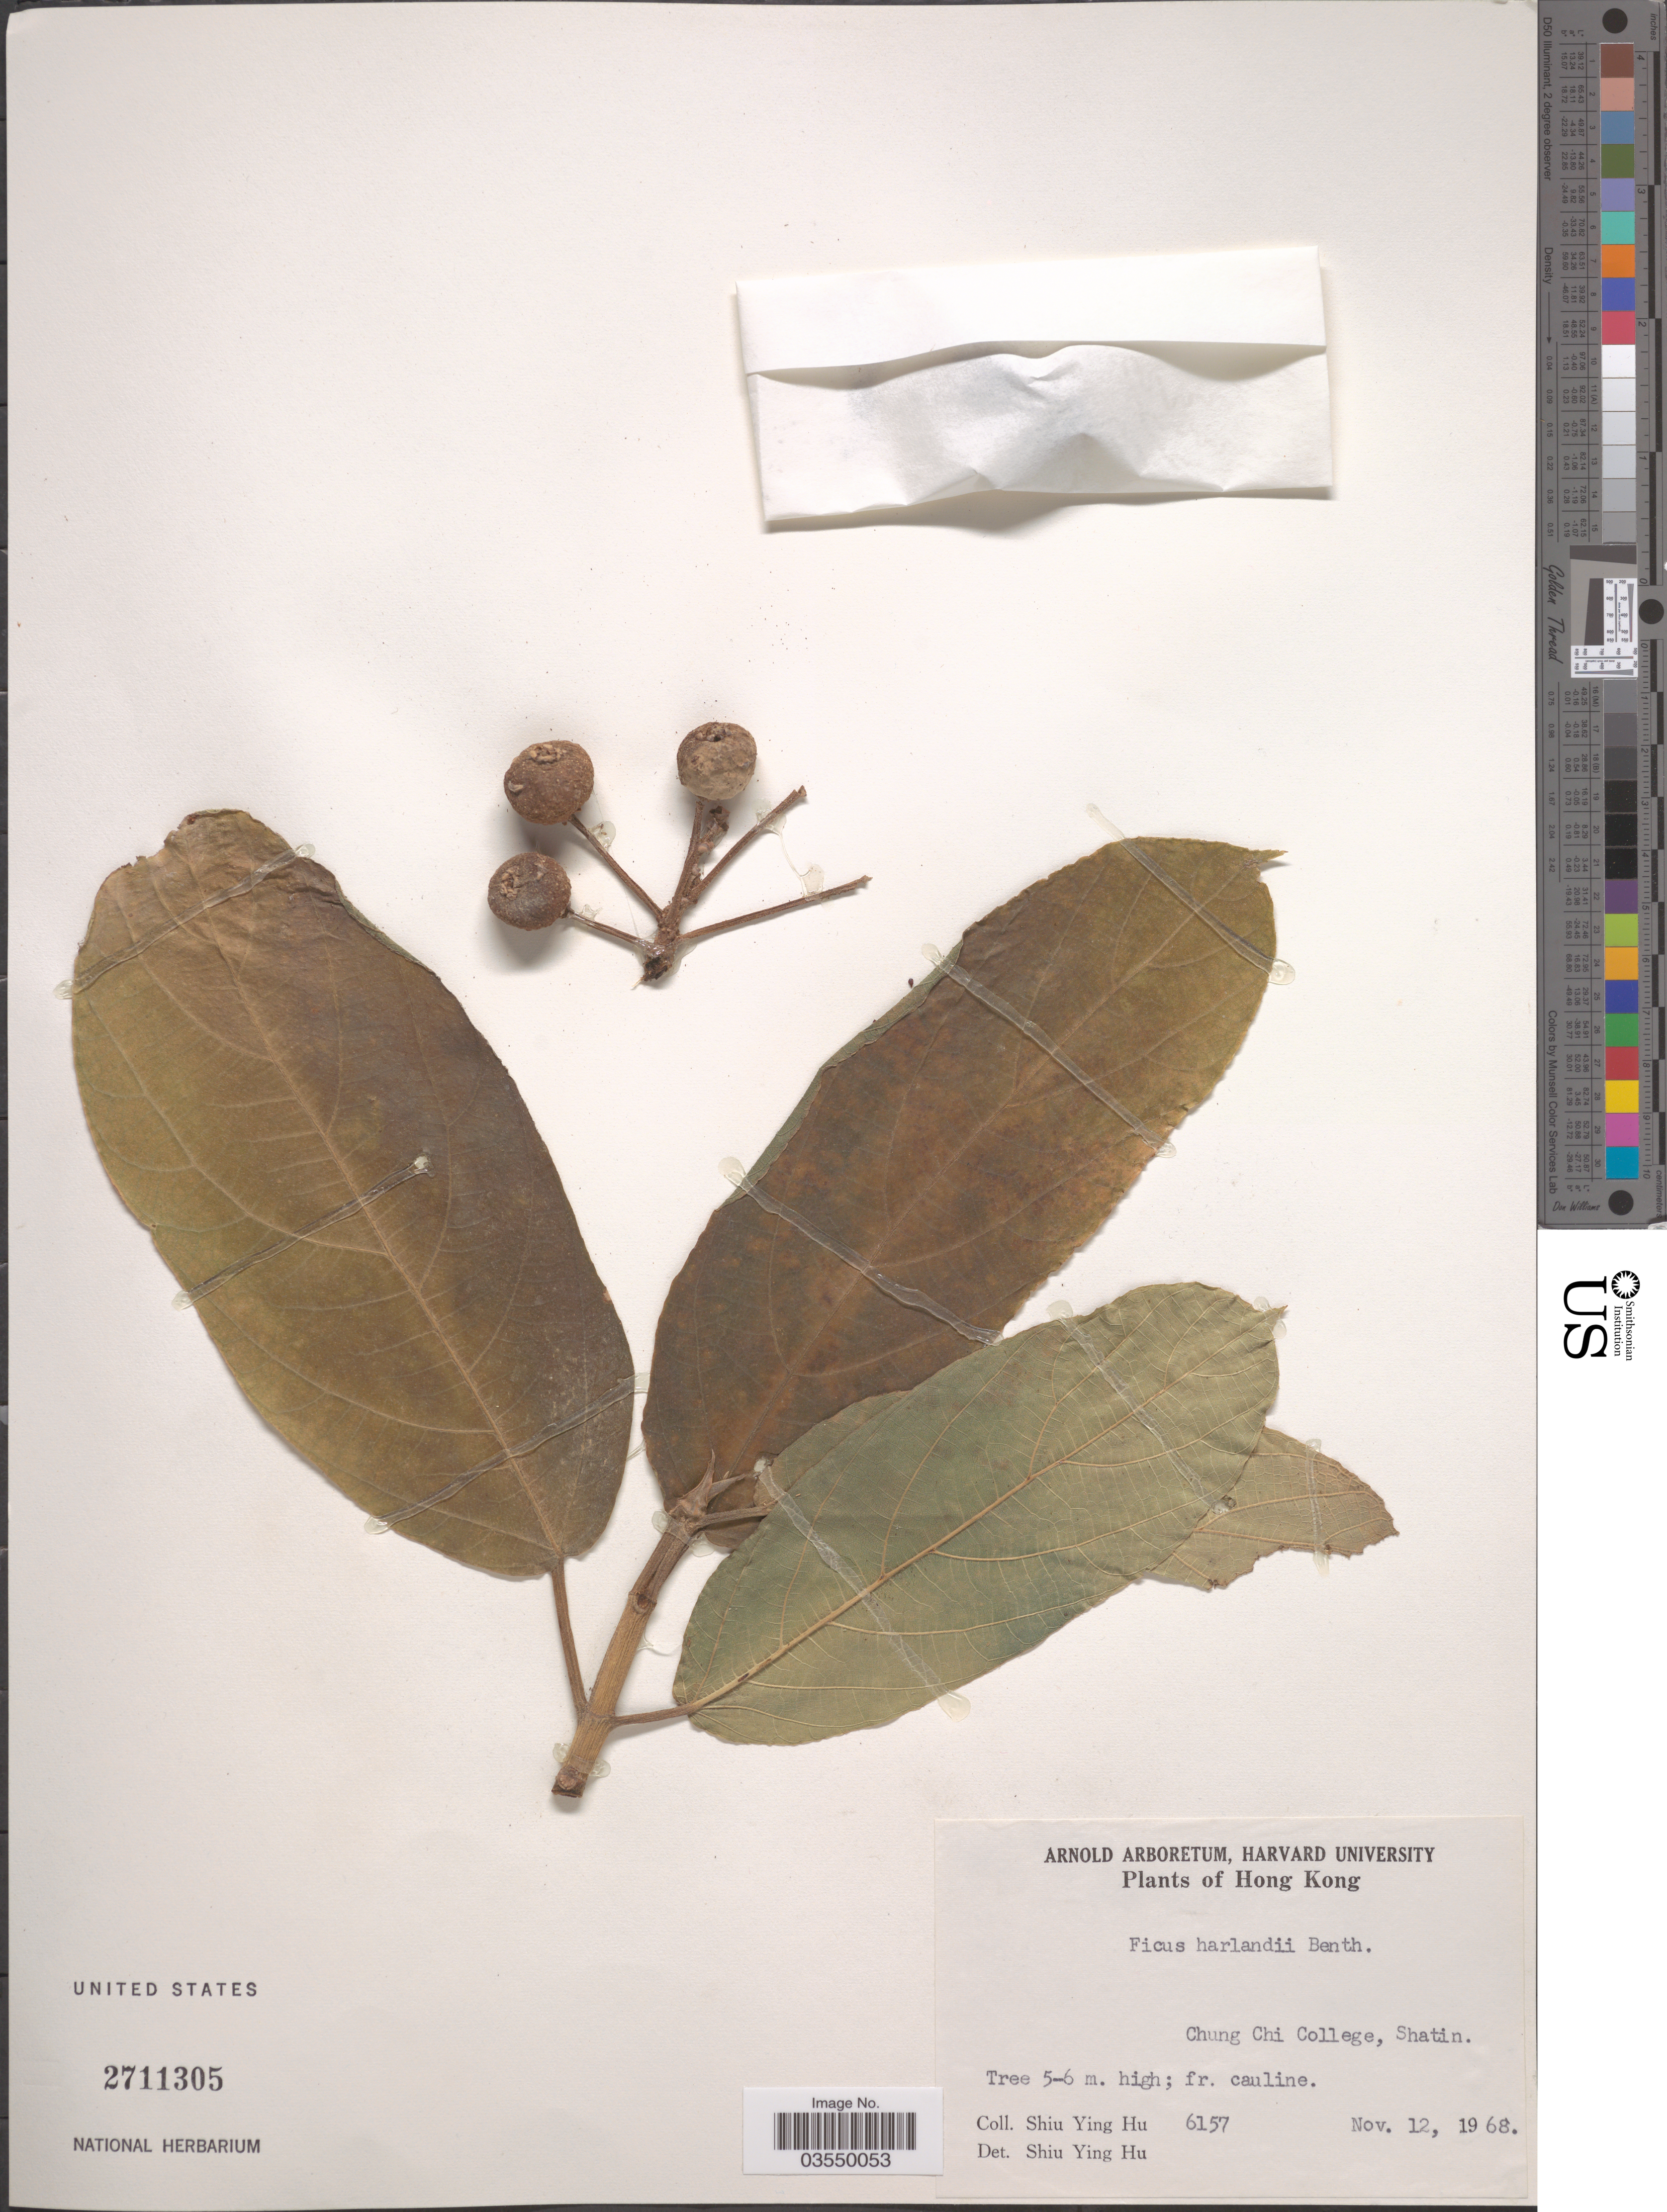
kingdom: Plantae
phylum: Tracheophyta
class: Magnoliopsida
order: Rosales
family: Moraceae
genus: Ficus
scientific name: Ficus fistulosa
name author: Reinw. ex Blume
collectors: S. Y. Hu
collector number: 6157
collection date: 1968-11-12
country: China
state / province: Hong Kong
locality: Chung Chi College, Shatin.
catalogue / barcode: US 2711305